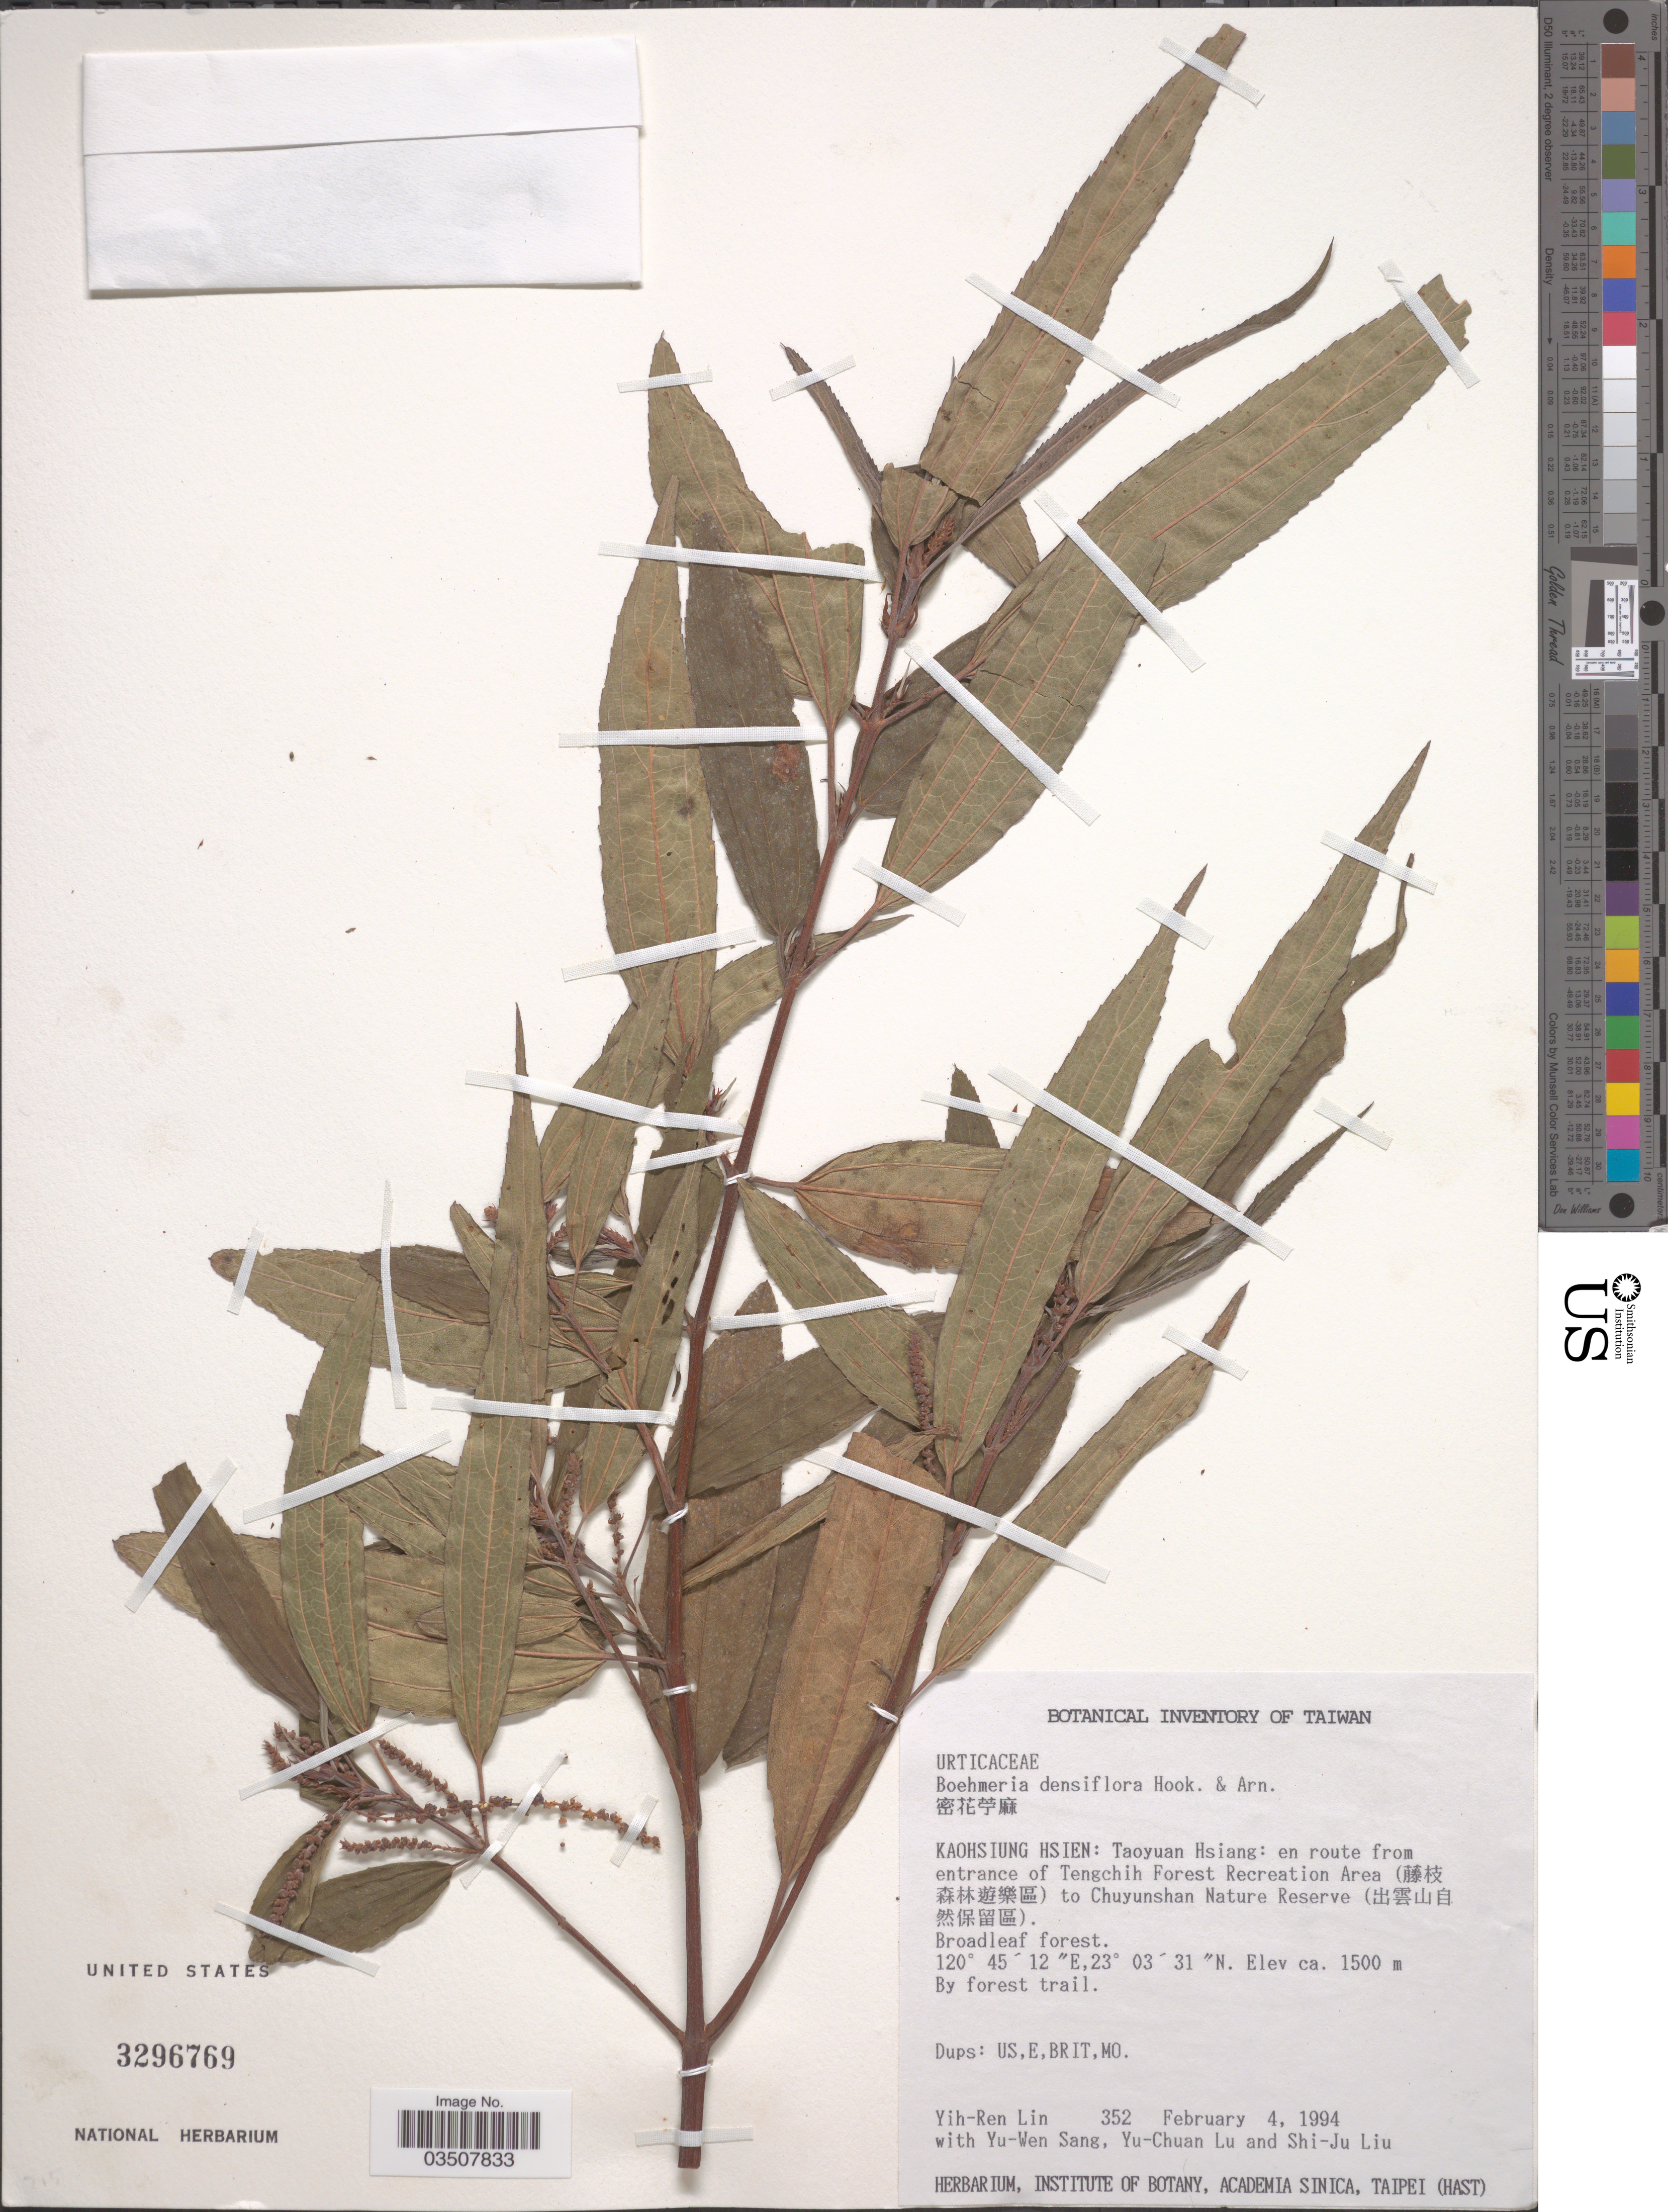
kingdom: Plantae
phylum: Tracheophyta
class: Magnoliopsida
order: Rosales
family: Urticaceae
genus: Boehmeria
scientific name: Boehmeria densiflora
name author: Hook. & Arn.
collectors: Y. Lin, Y. Sang, Y. C. Lu & S. J. Liu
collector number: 352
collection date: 1994-02-04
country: Taiwan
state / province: Kaohsiung City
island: Taiwan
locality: Kaohsiung Hsien: Taoyuan Hsiang: en route from entrace of Tengchih Forest Recreation Area (X) to Chuyunshan Nature Reserve (X).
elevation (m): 1500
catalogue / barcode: US 3296769